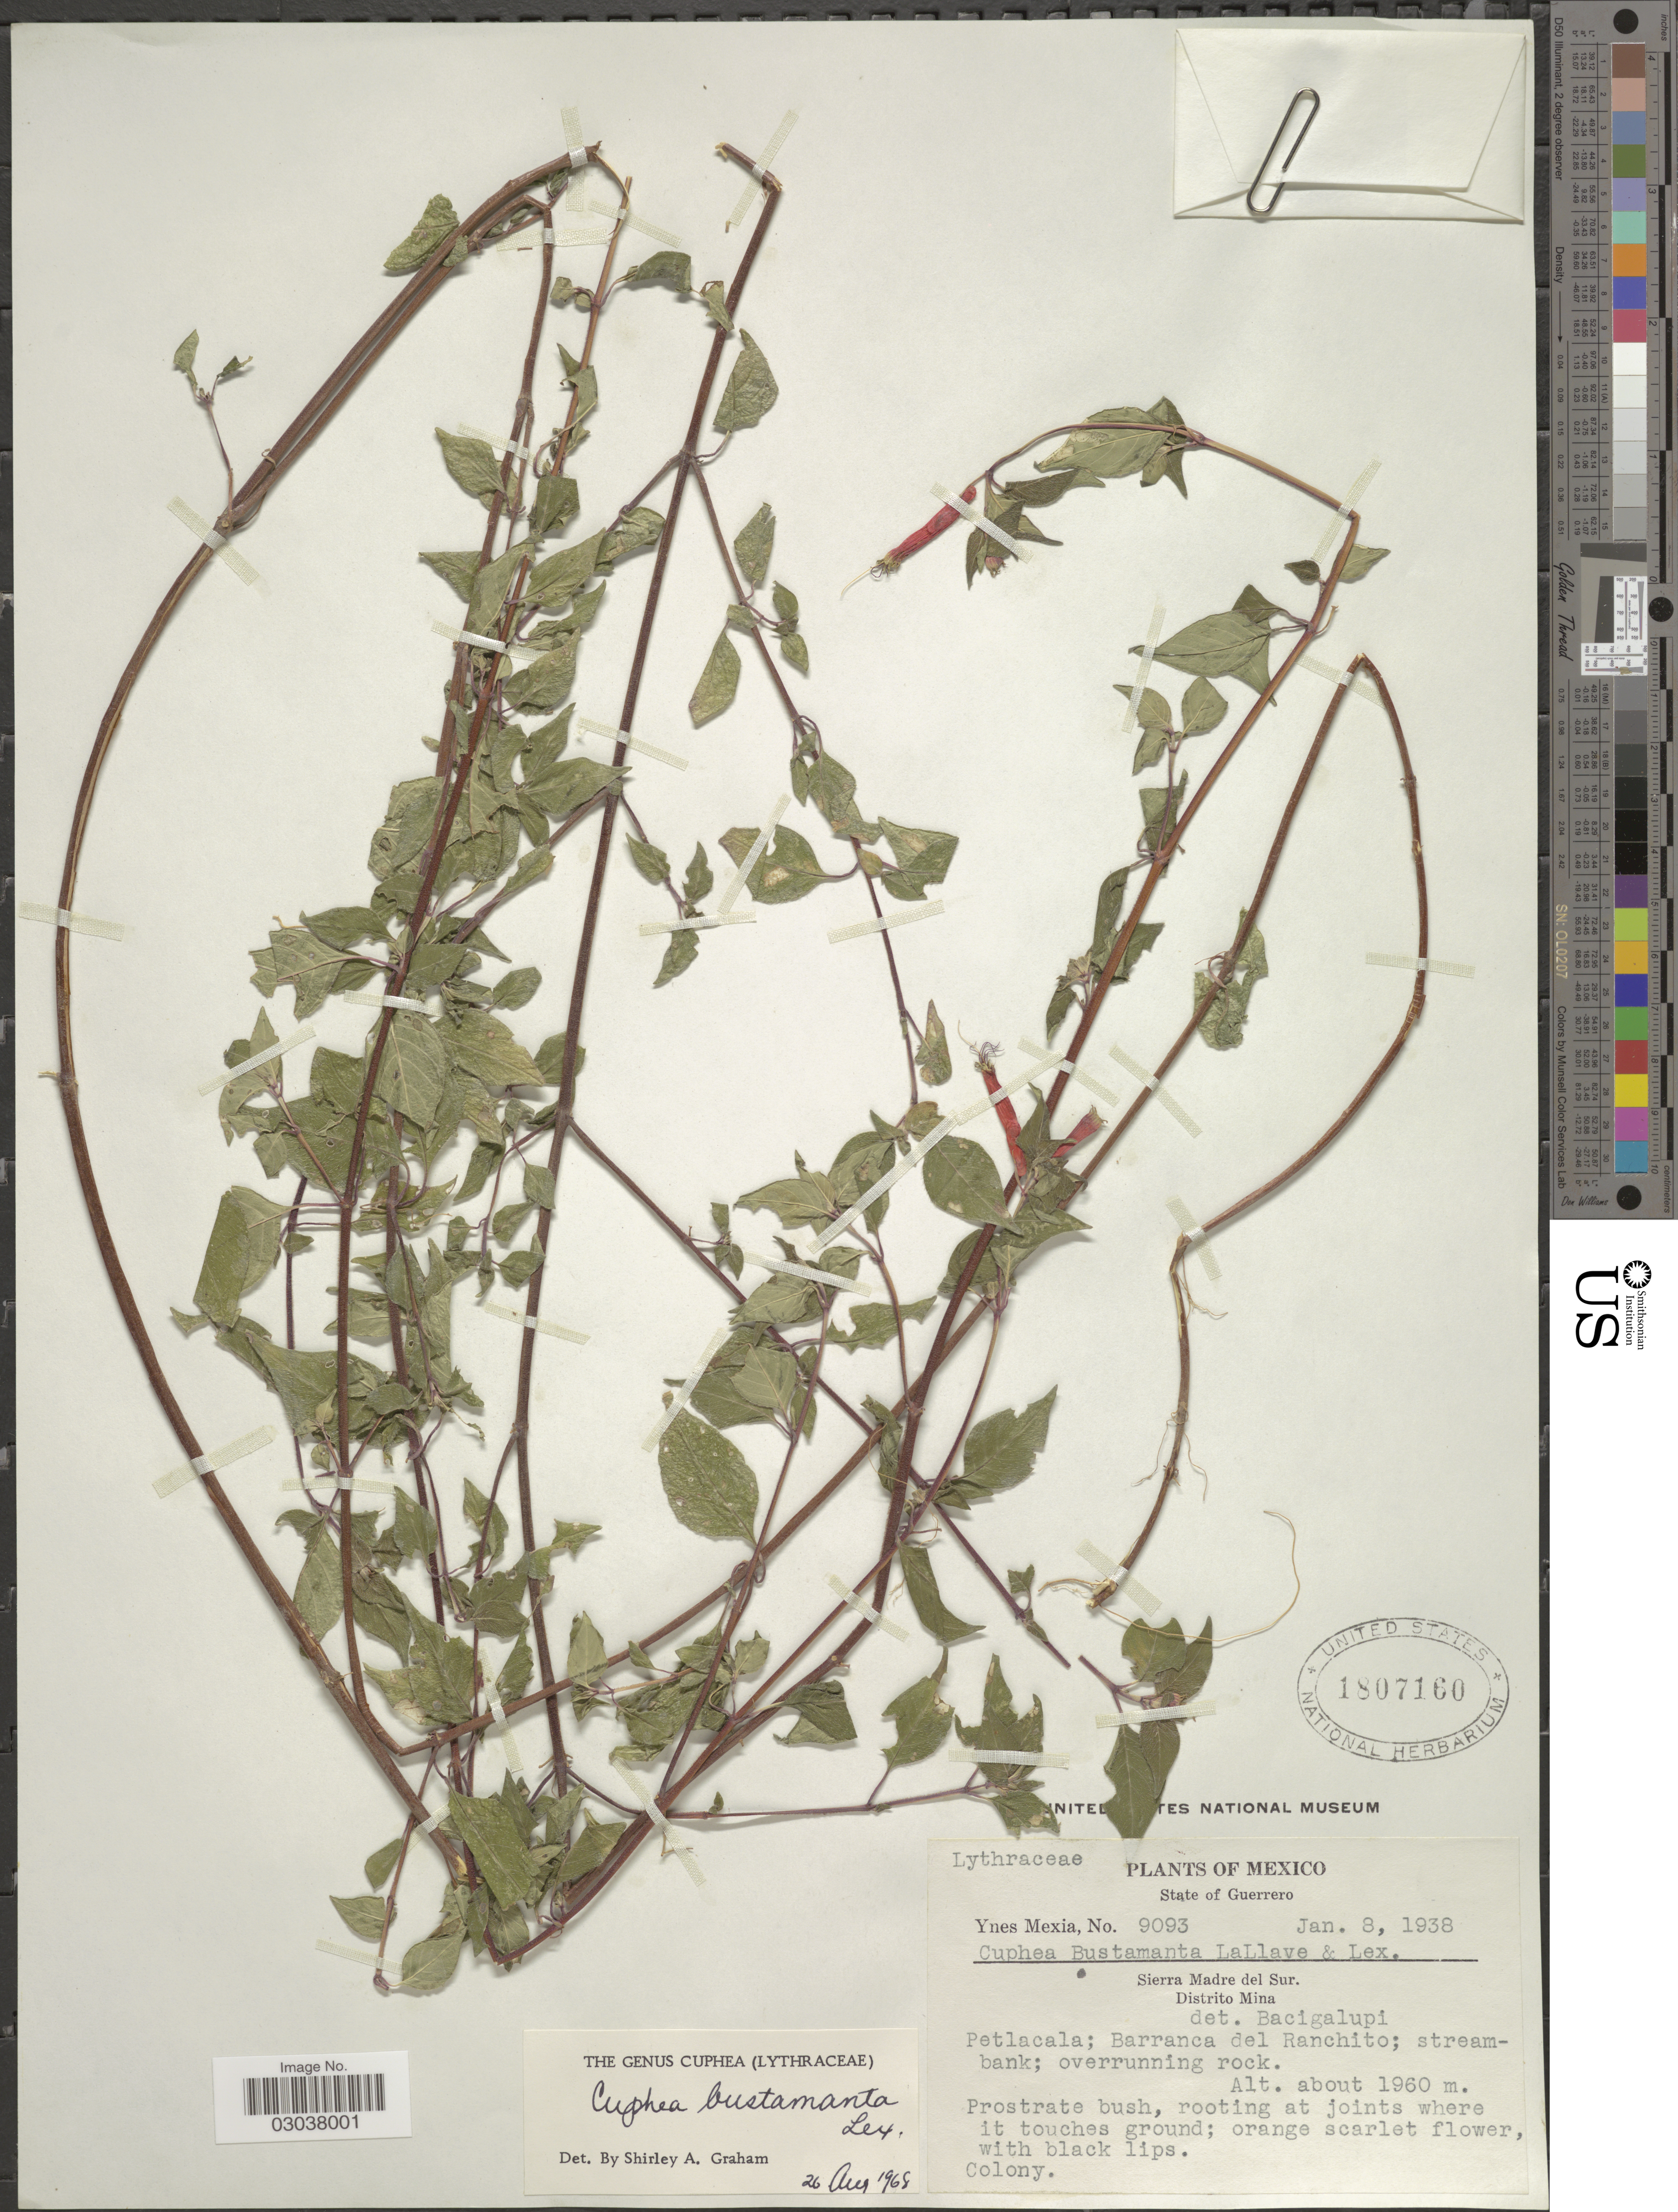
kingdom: Plantae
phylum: Tracheophyta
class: Magnoliopsida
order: Myrtales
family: Lythraceae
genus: Cuphea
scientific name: Cuphea bustamanta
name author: Lex.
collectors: Y. Mexia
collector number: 9093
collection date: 1938-01-08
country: Mexico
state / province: Guerrero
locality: Sierra Madre del Sur. Distrito Mina. Petlacala; Barranca del Ranchito.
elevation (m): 1960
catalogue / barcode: US 1807160